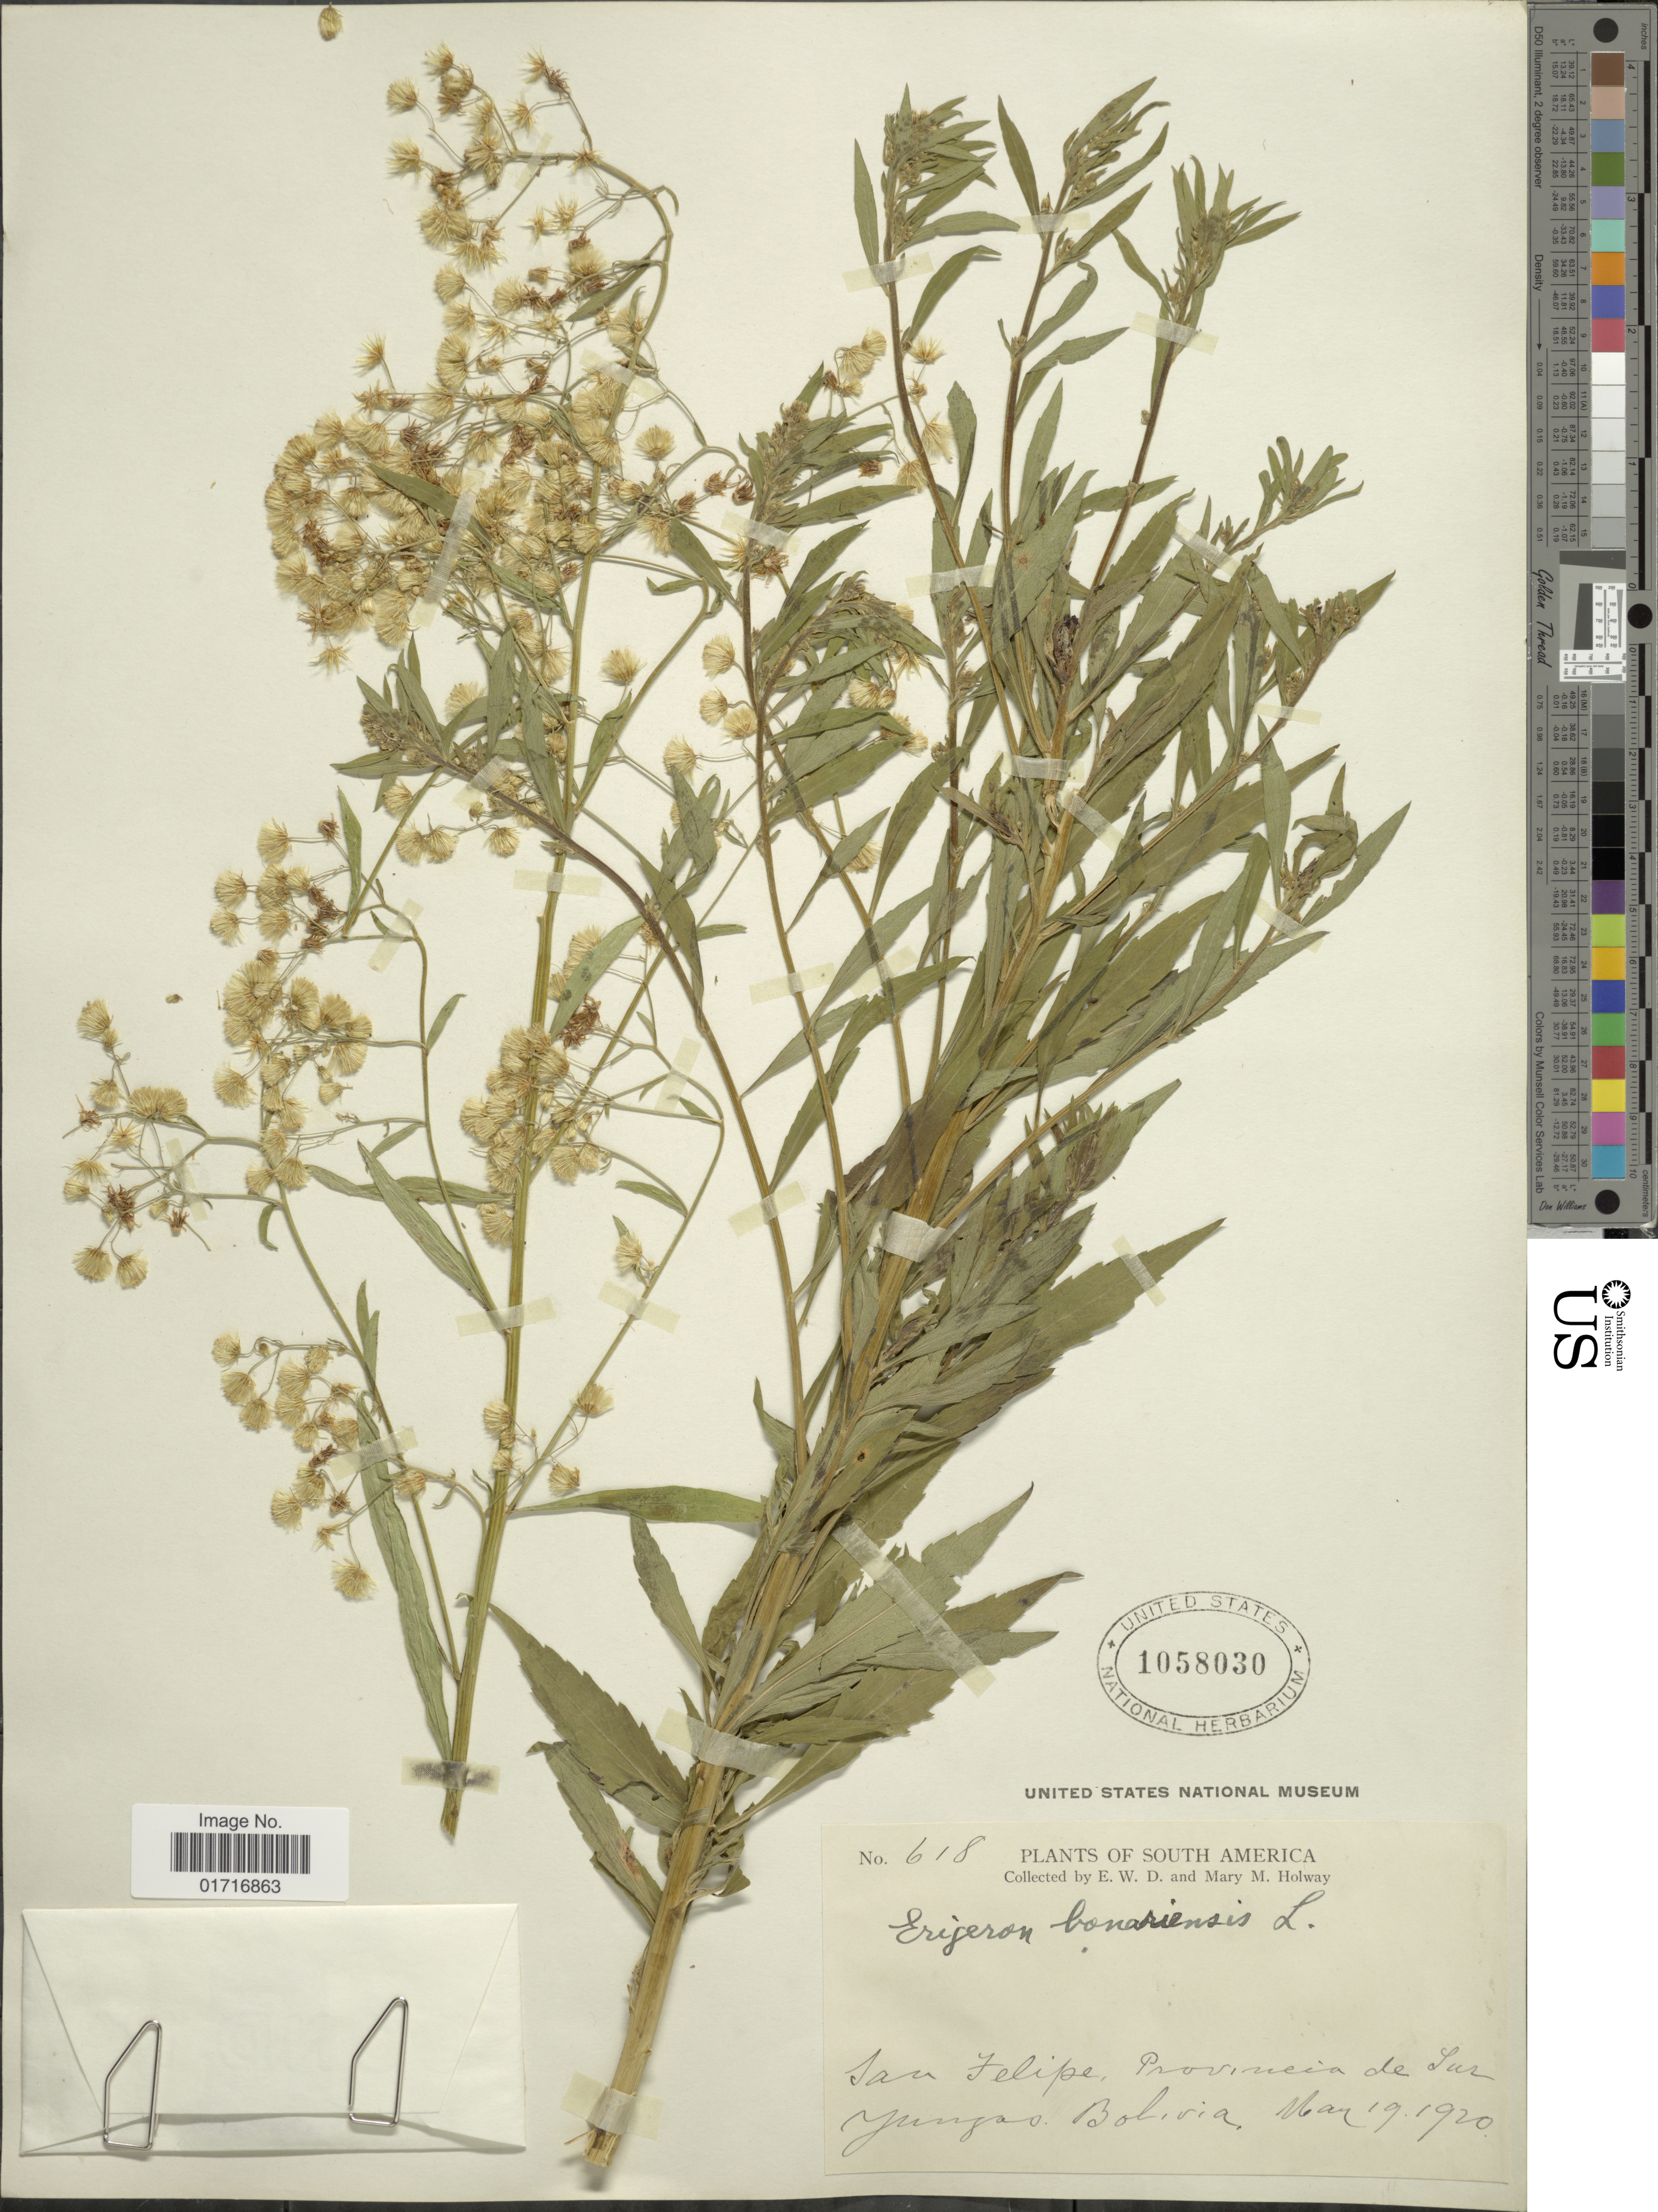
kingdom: Plantae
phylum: Tracheophyta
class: Magnoliopsida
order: Asterales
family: Asteraceae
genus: Conyza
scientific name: Conyza bonariensis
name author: (L.) Cronq.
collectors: E. W. D. Holway & M. M. Holway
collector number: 618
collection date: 1920-05-19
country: Bolivia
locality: San Felipe, Provincia de Sud Yungas Bolivia.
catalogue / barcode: US 1058030